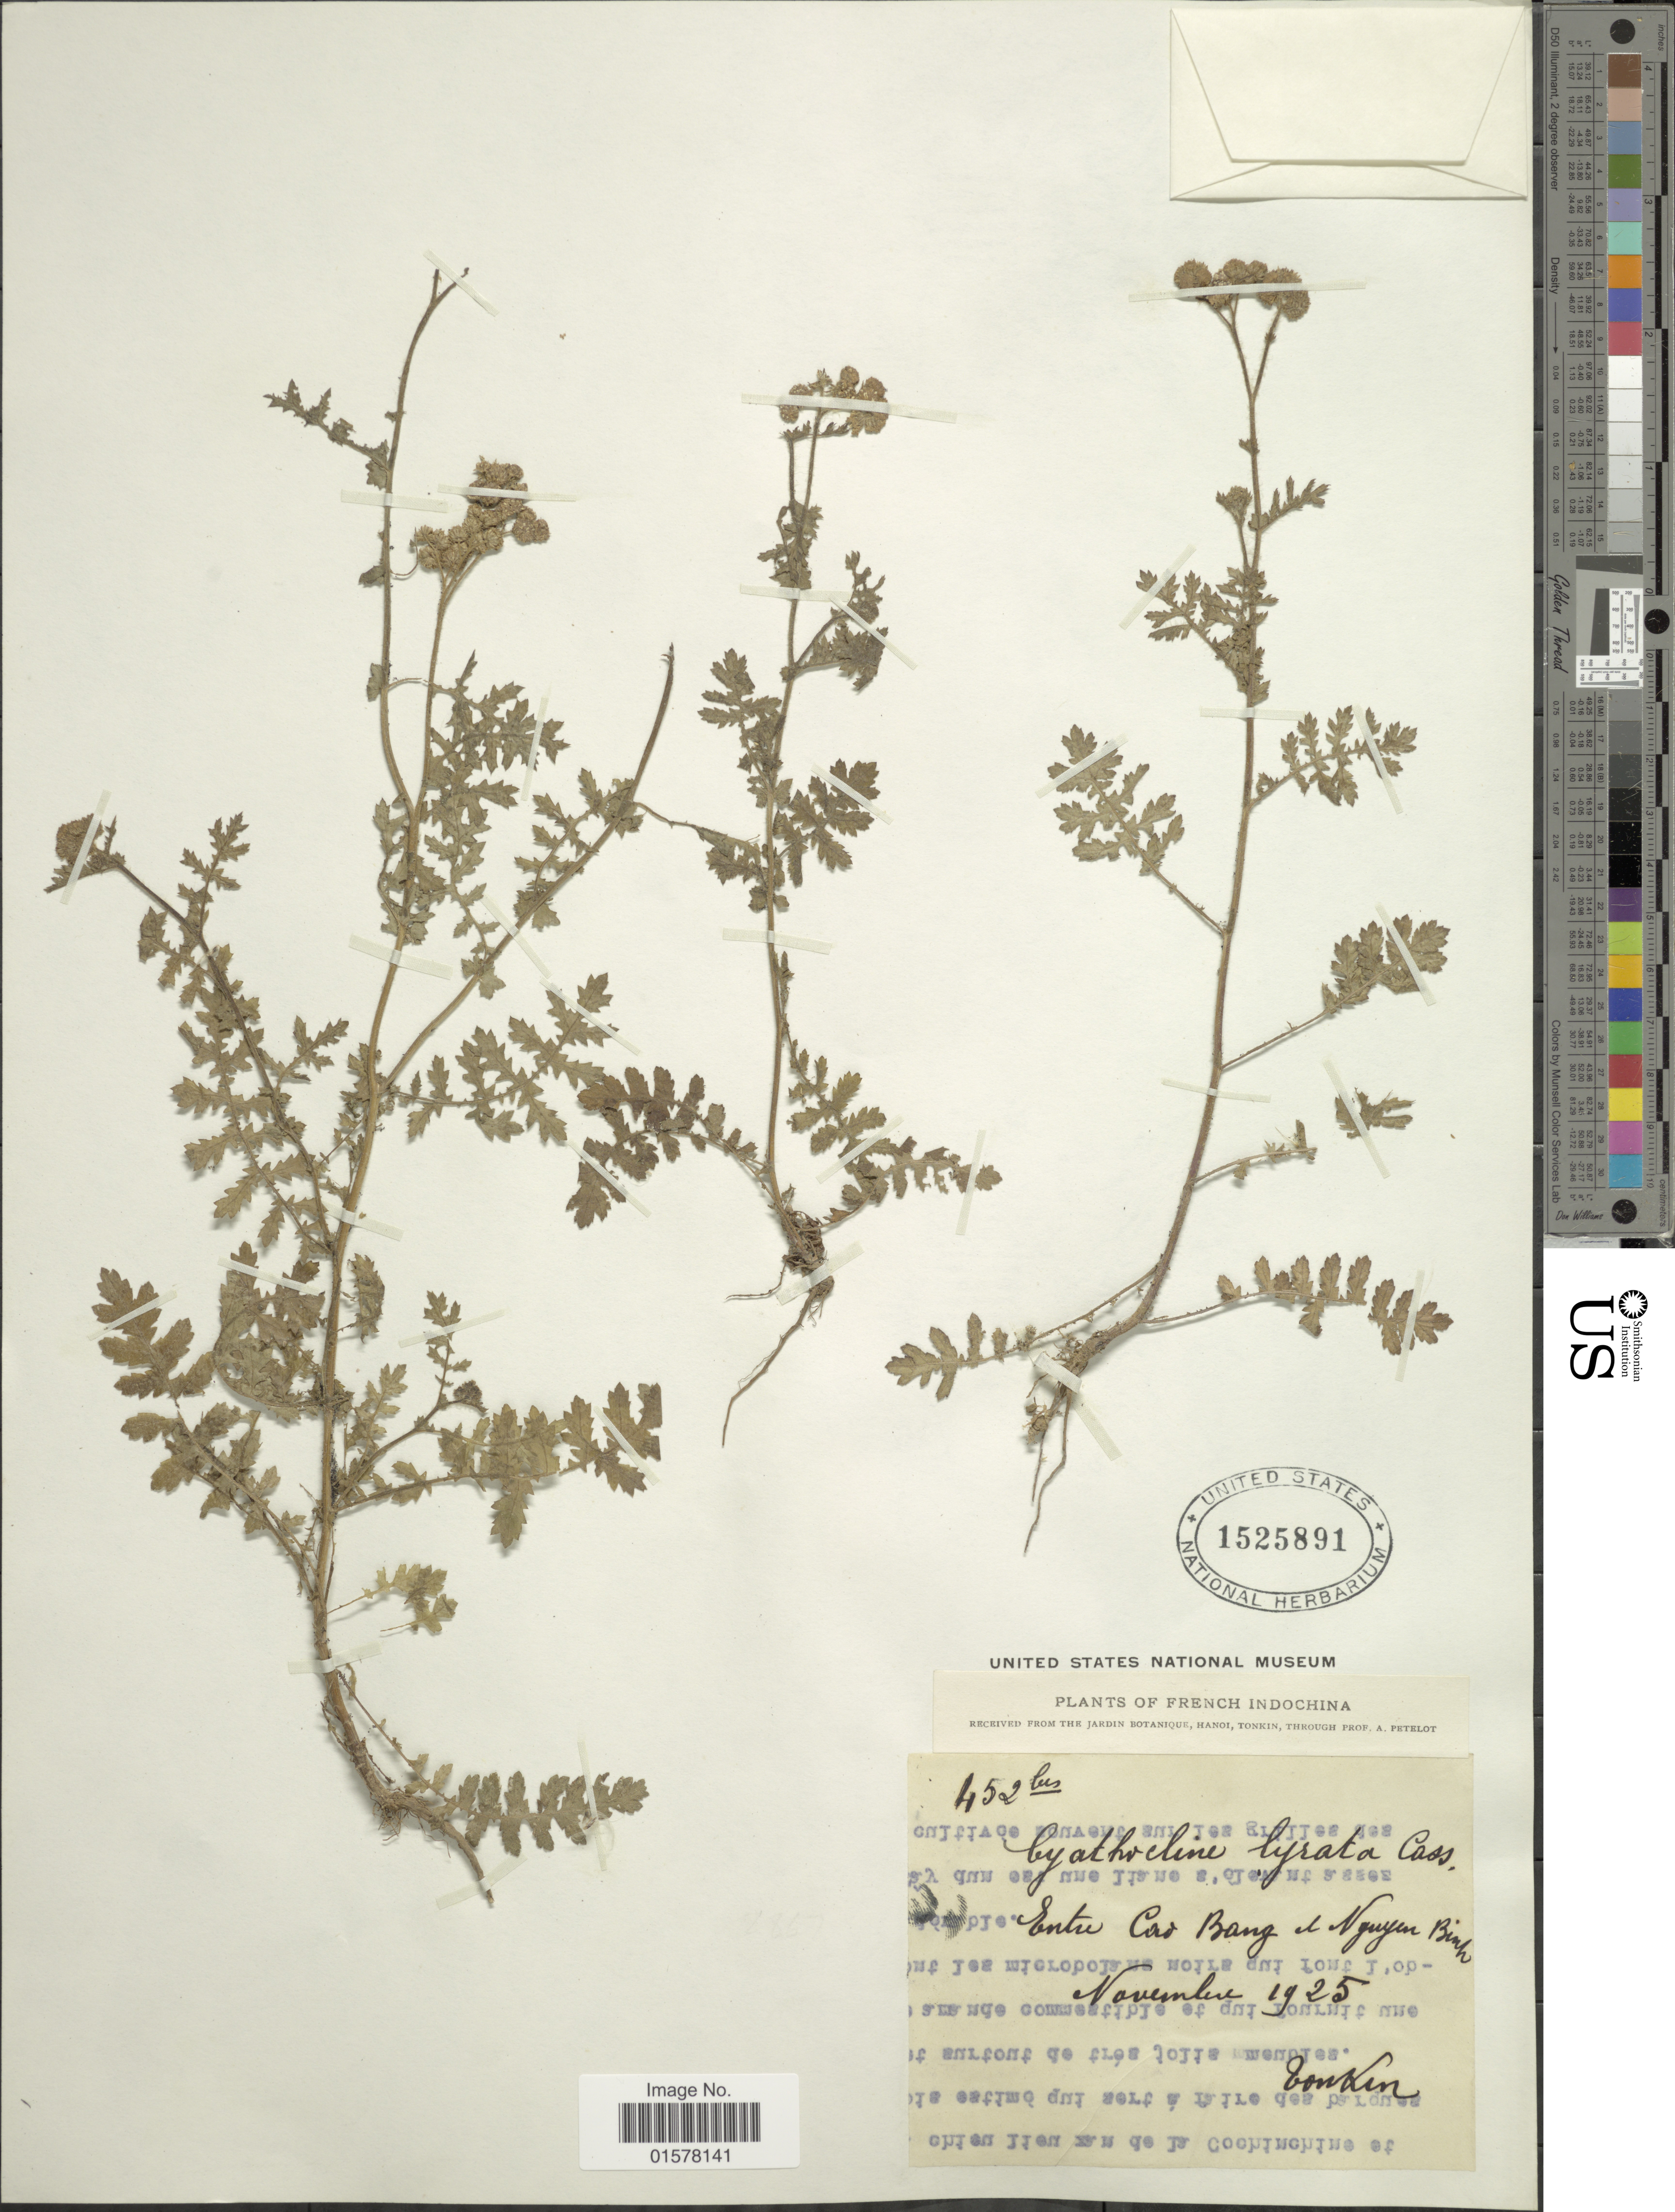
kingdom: Plantae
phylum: Tracheophyta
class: Magnoliopsida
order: Asterales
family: Asteraceae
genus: Cyathocline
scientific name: Cyathocline purpurea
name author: (Buch.-Ham. ex D. Don) Kuntze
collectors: A. Petelot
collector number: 452bis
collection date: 1925-11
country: Vietnam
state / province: Cao Bằng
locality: Tonkin. Entre Cad Bang et Nguyen Binh. [interpreted]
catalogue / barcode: US 1525891